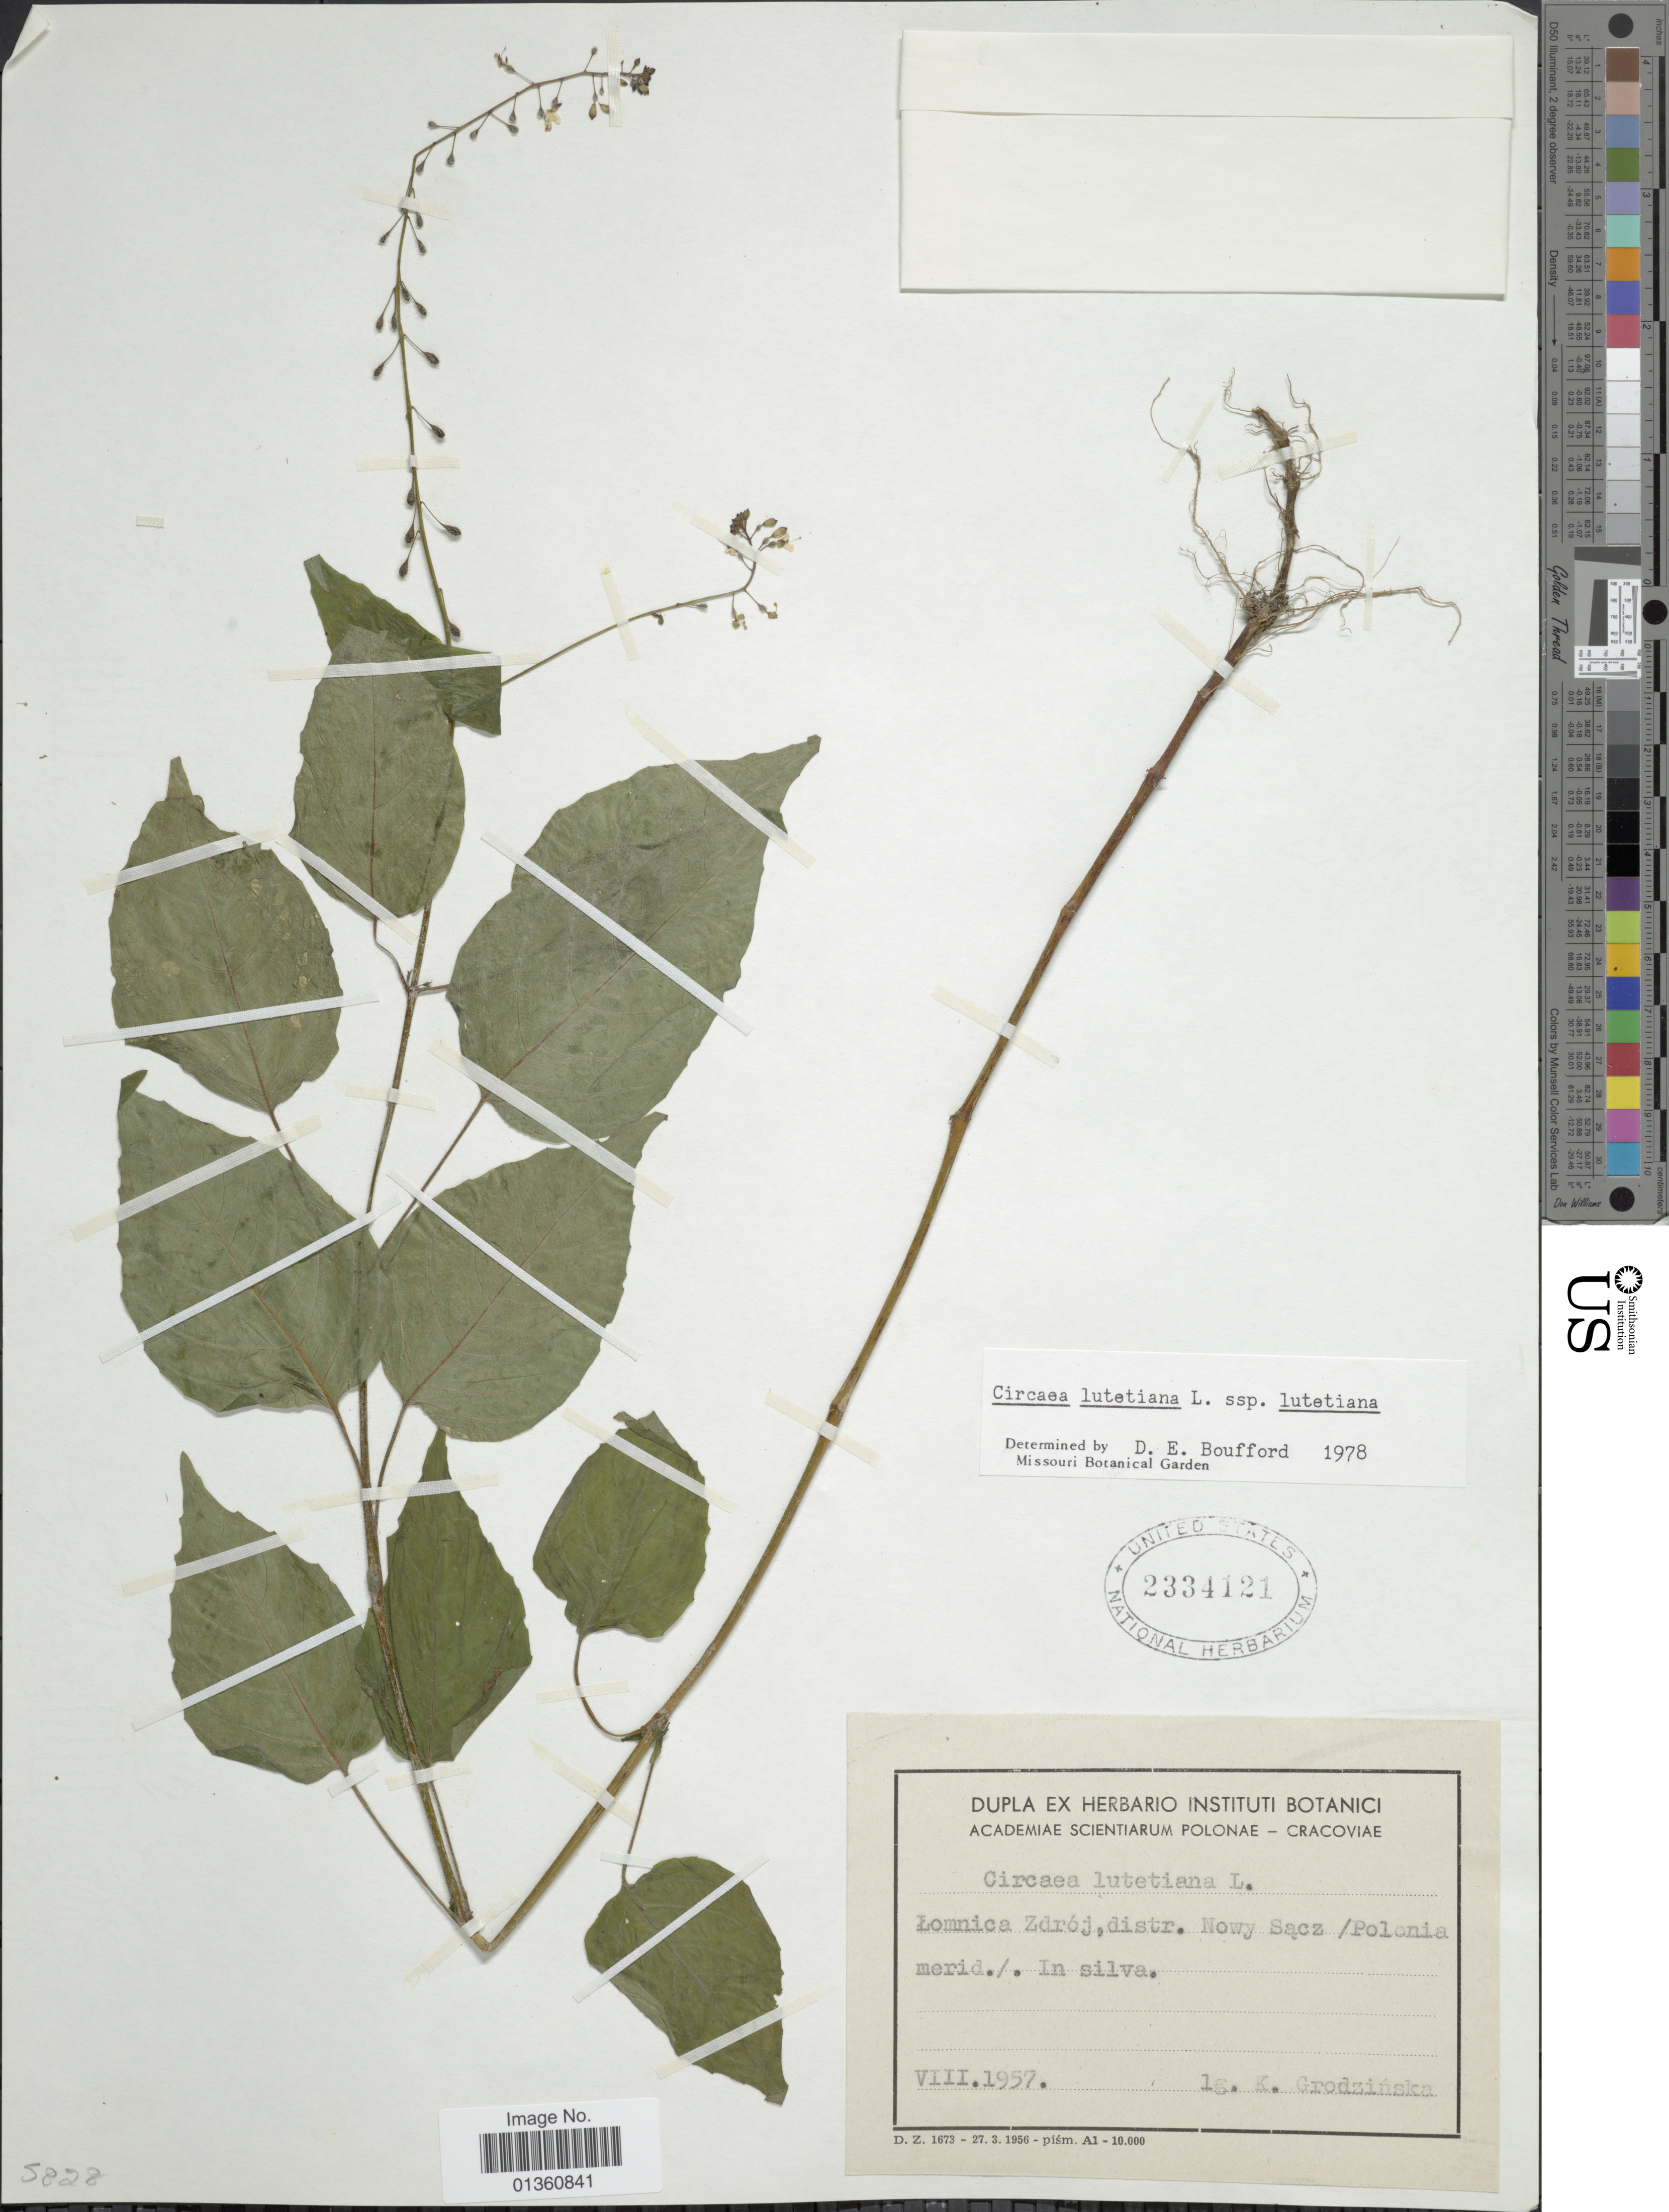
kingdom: Plantae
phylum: Tracheophyta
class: Magnoliopsida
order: Myrtales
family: Onagraceae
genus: Circaea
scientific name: Circaea lutetiana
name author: L.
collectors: K. Grodzinska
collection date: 1957-08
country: Poland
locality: Lomnica Zdrój, distr. Nowy Sacz/Polania merid.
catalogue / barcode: US 2334121